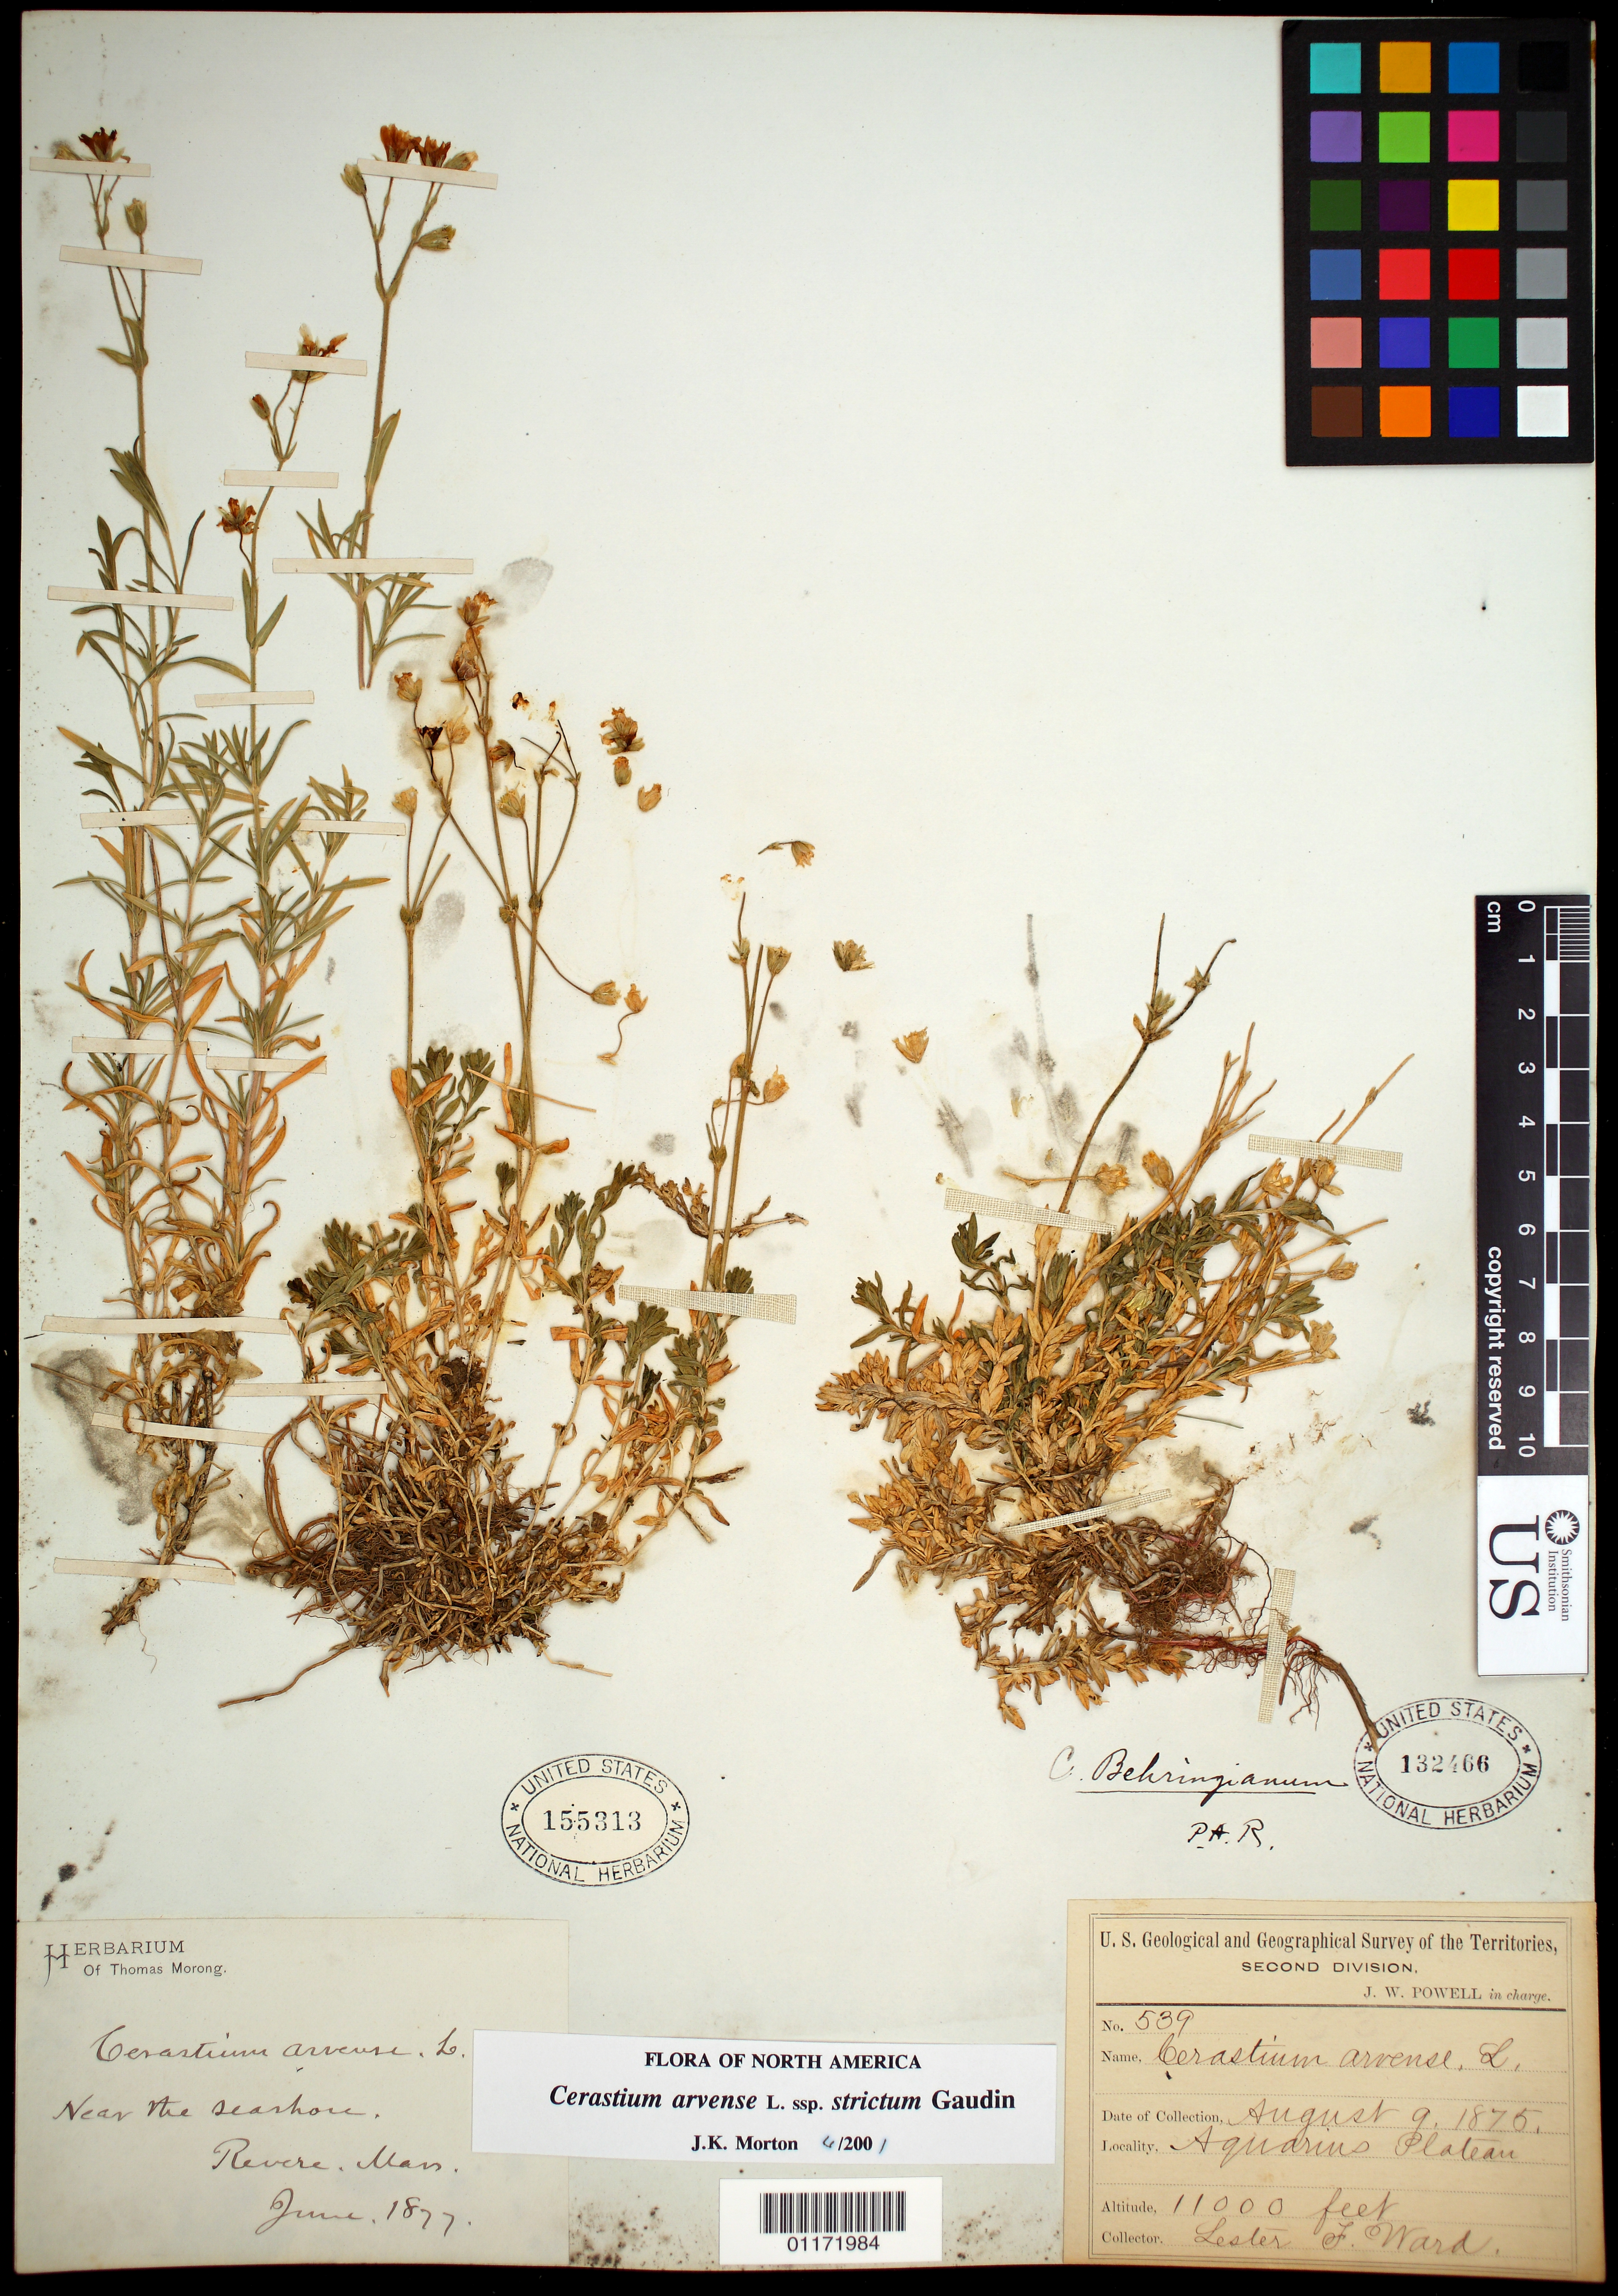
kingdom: Plantae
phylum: Tracheophyta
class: Magnoliopsida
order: Caryophyllales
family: Caryophyllaceae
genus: Cerastium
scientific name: Cerastium arvense subsp. strictum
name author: (L.) Ugborogho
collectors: L. F. Ward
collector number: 539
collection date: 1875-08-09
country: United States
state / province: Utah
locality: Aquarius Plateau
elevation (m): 3353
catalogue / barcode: US 132466